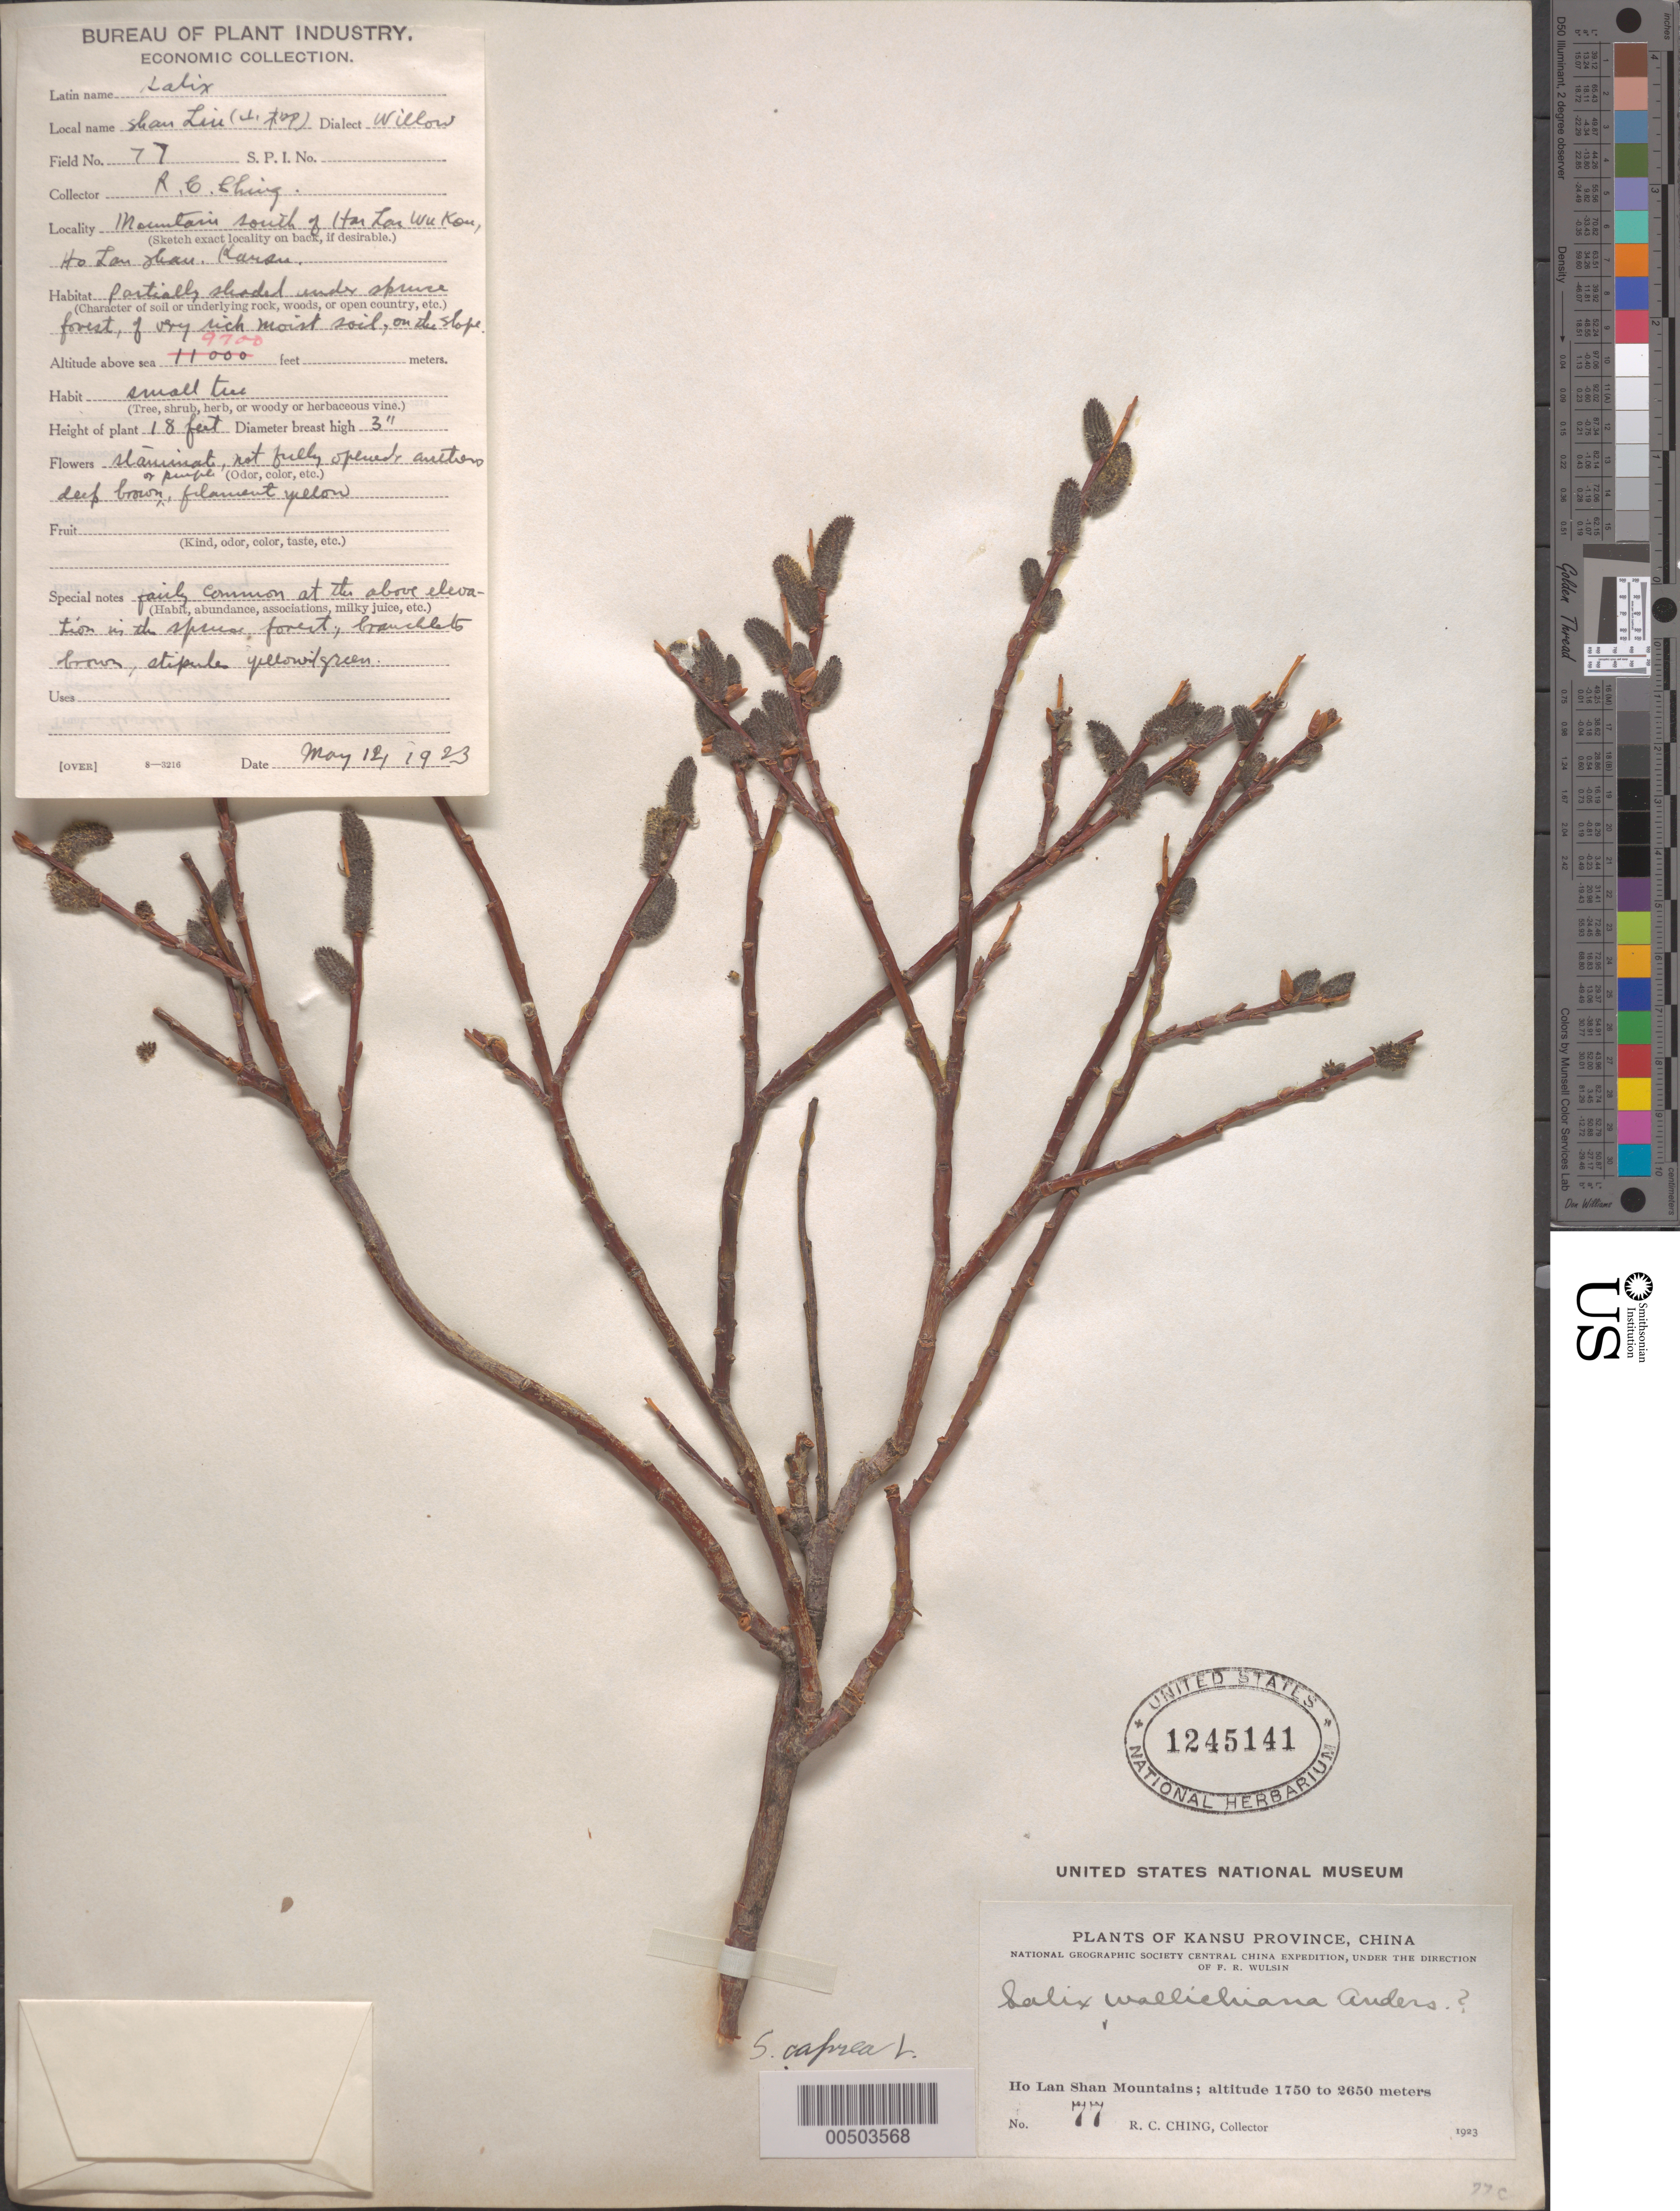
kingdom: Plantae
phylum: Tracheophyta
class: Magnoliopsida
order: Malpighiales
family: Salicaceae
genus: Salix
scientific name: Salix wallichiana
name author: Andersson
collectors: R. C. Ching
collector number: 77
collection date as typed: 12 May 1923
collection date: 1923-05-12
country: China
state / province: Gansu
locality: Ho Lan Shan Mountains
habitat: Small tree 18 ft.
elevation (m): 1750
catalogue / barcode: US 1245141